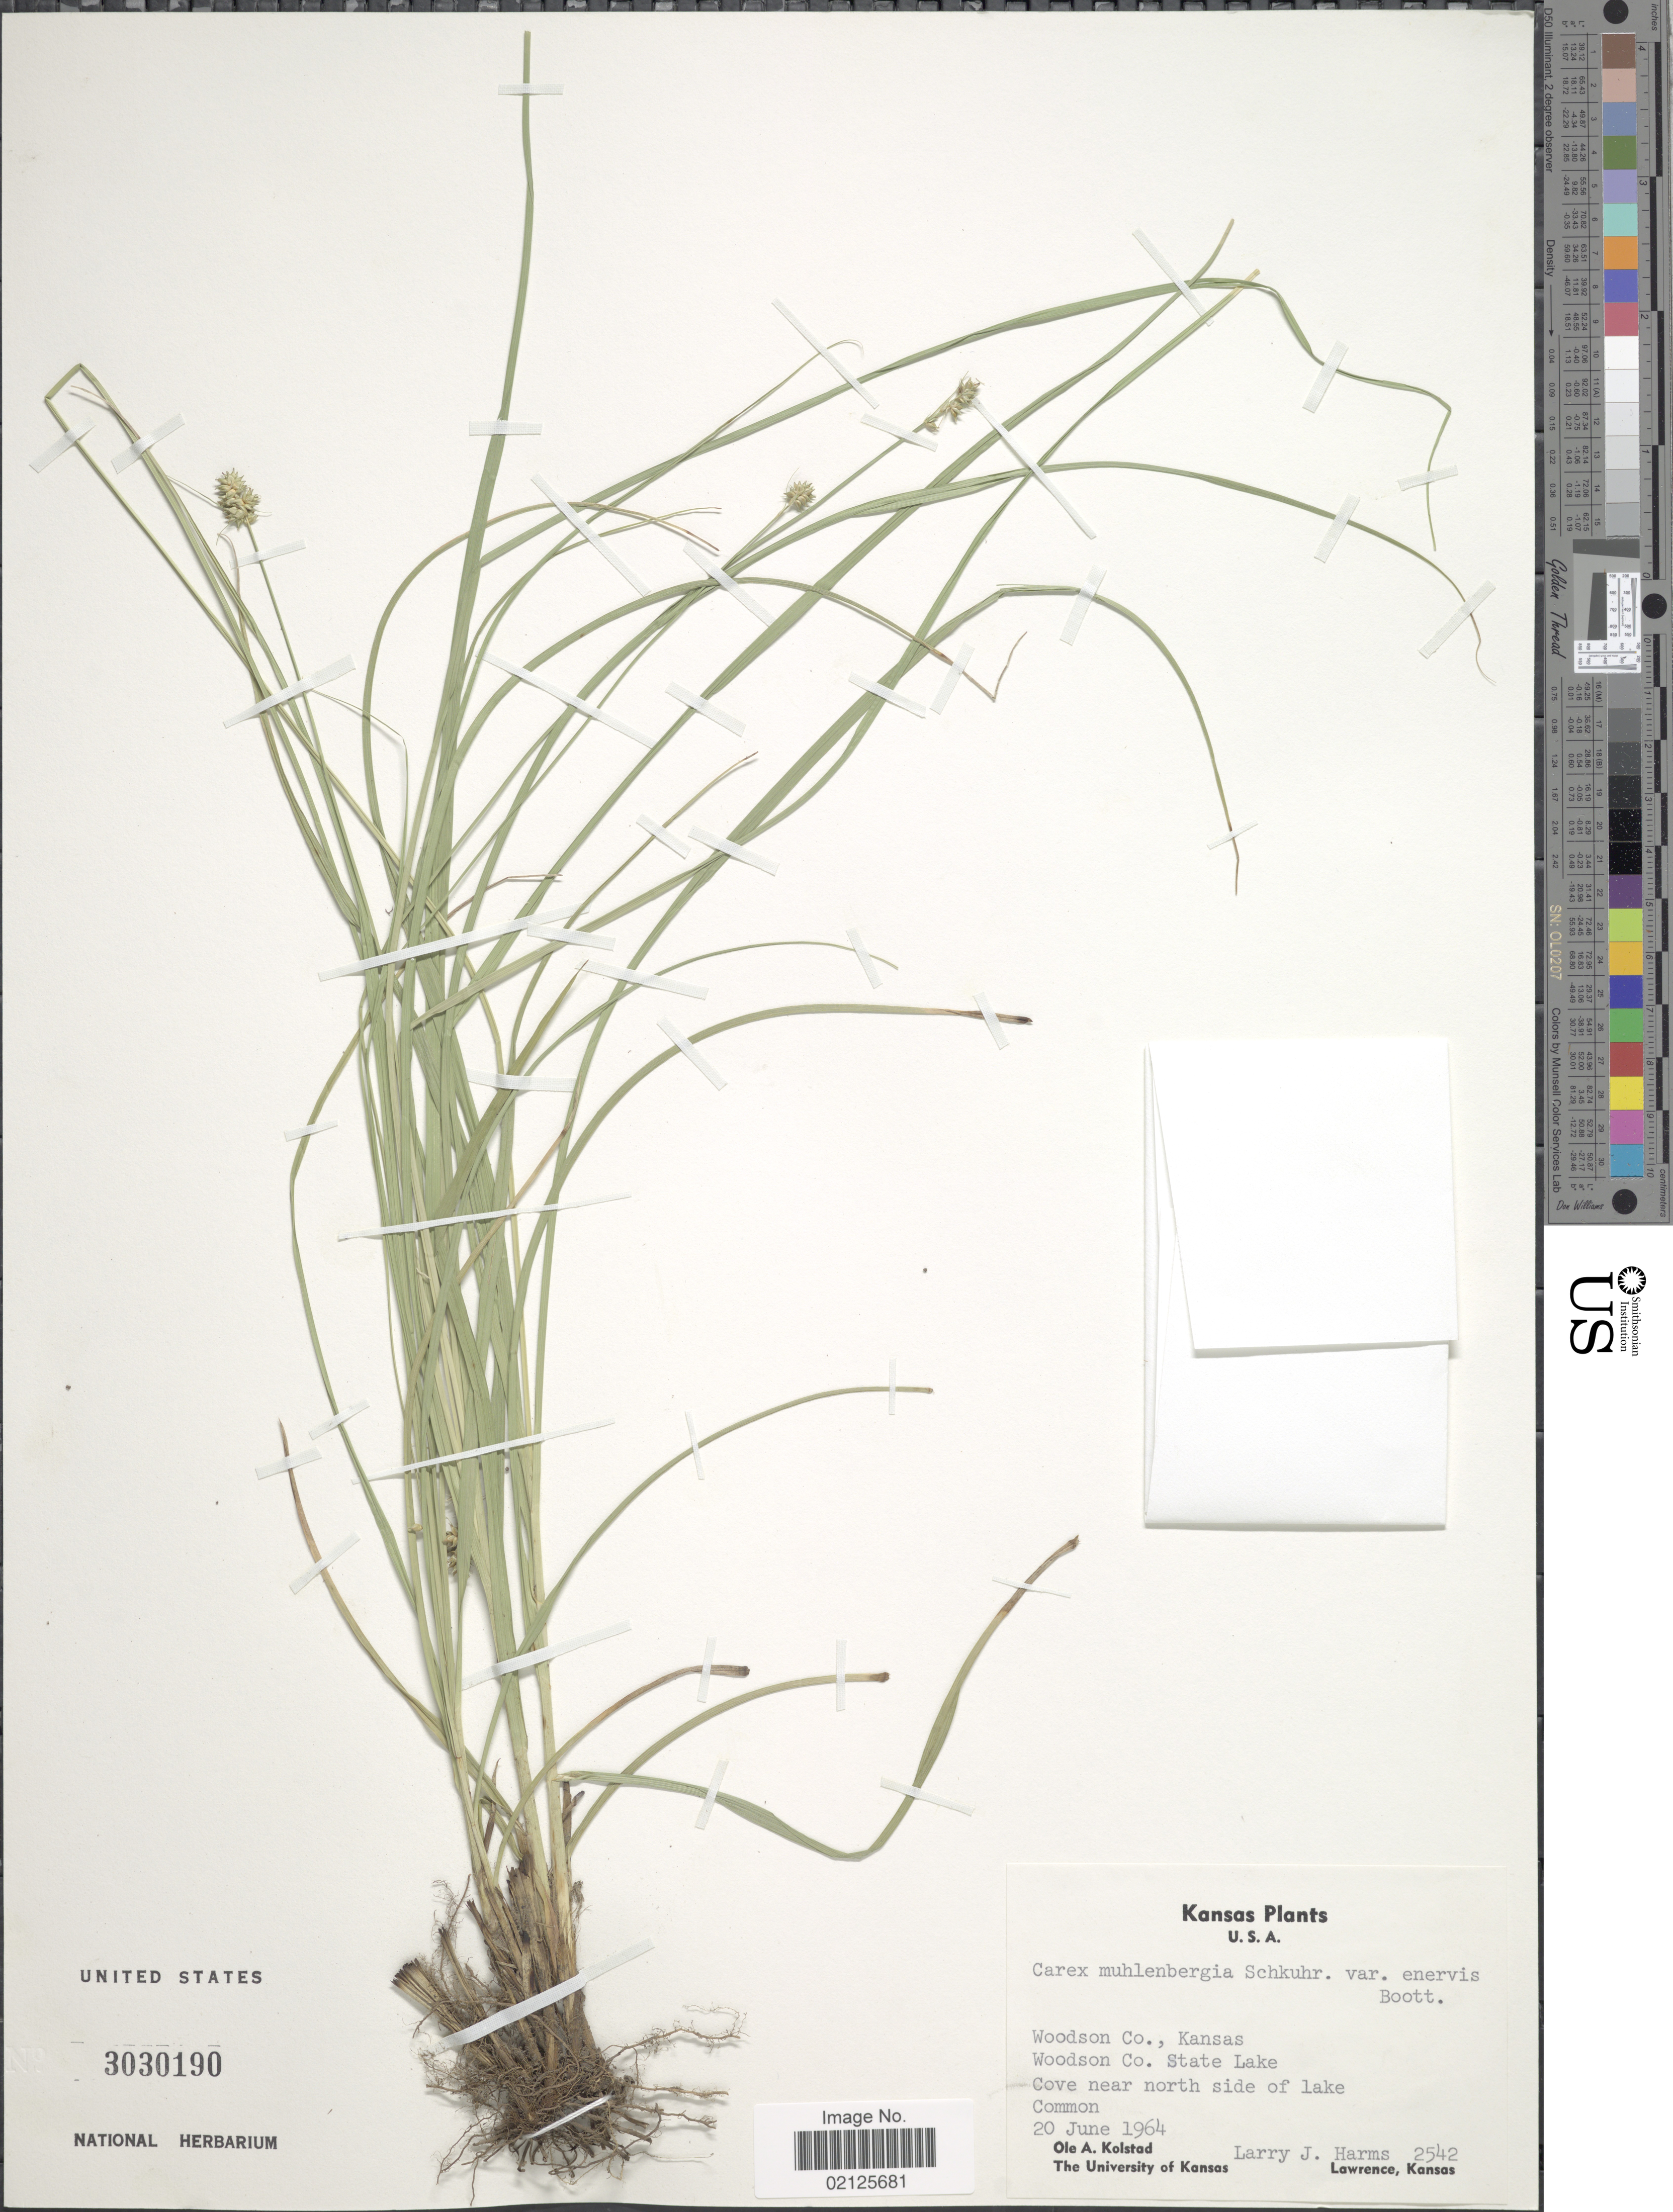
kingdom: Plantae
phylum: Tracheophyta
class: Liliopsida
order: Poales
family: Cyperaceae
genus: Carex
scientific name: Carex muehlenbergii var. enervis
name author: Boott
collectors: O. Kolstad & L. Harms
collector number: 2542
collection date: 1964-06-20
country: United States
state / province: Kansas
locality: Woodson Co., Woodson Co. State Lake, Cove near side of lake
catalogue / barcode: US 3030190